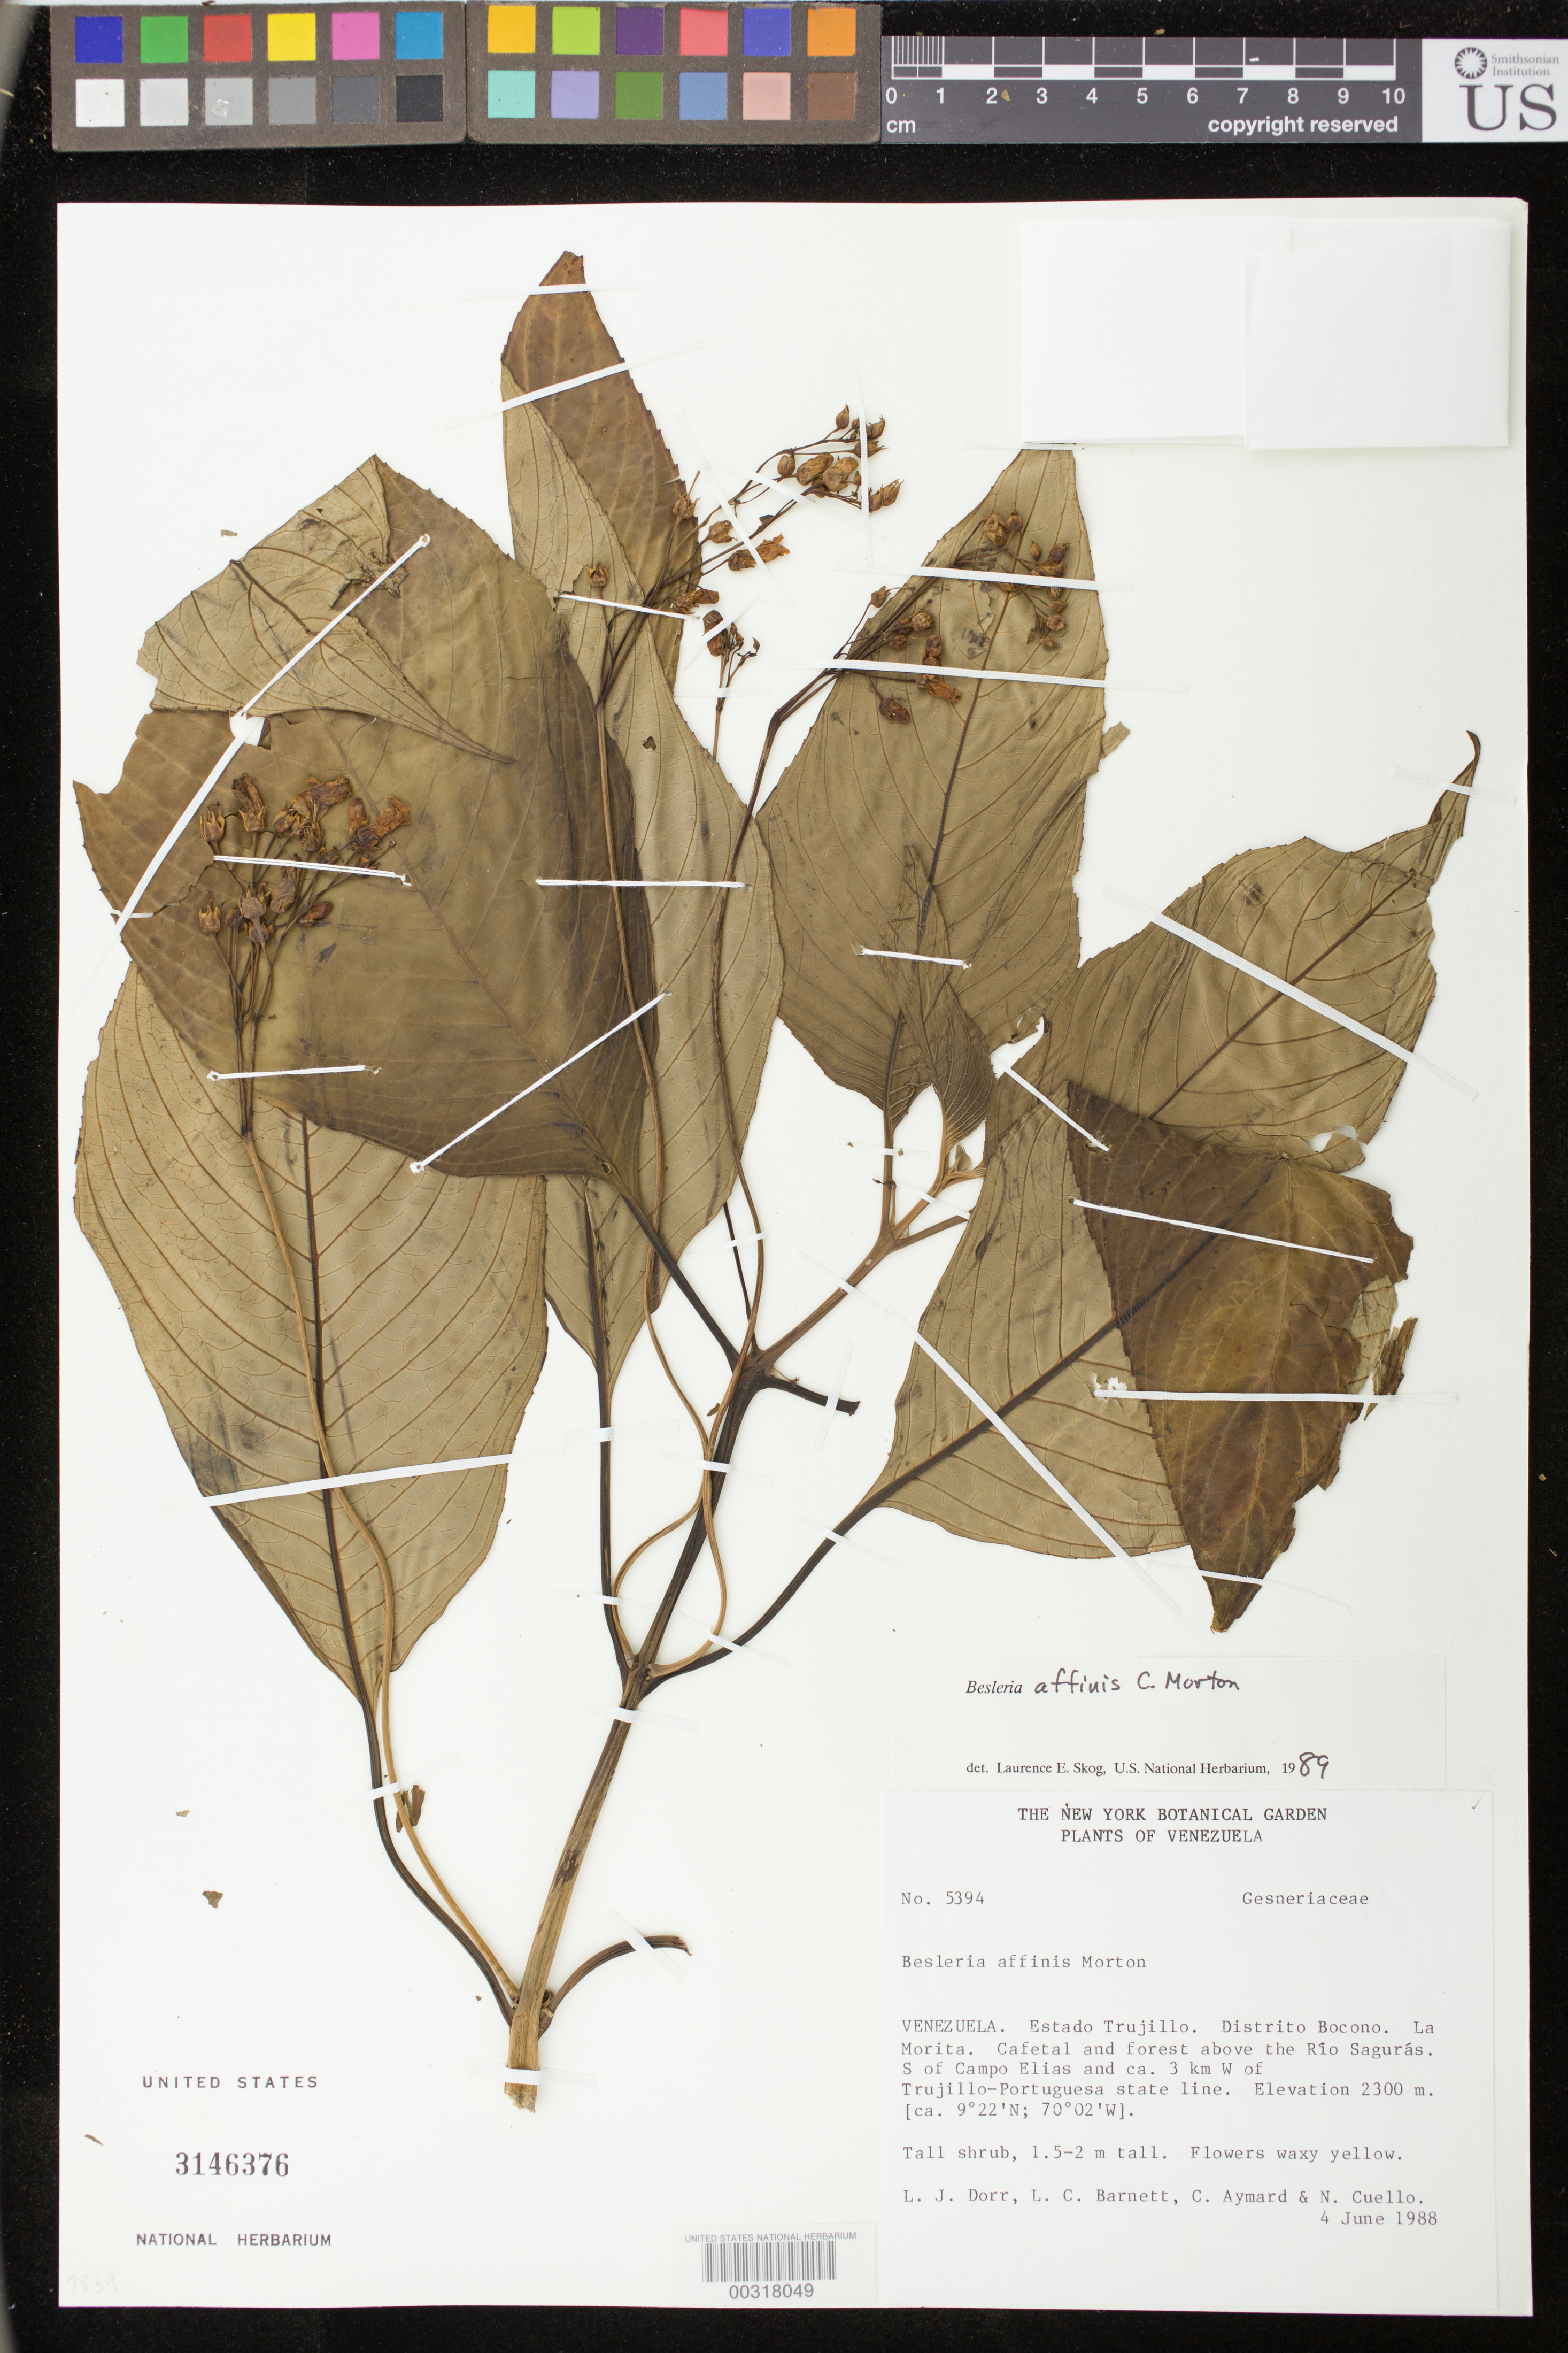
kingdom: Plantae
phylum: Tracheophyta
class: Magnoliopsida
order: Lamiales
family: Gesneriaceae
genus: Besleria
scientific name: Besleria affinis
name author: C.V. Morton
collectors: L. J. Dorr, L. C. Barnett, G. A. Aymard & N. L. Cuello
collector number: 5394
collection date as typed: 04 Jun 1988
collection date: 1988-06-04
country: Venezuela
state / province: Trujillo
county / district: Boconó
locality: Río Sagurás, S of Campo Elias and ca. 3 km W of Trujillo-Portuguesa state line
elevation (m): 2300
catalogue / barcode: US 3146376